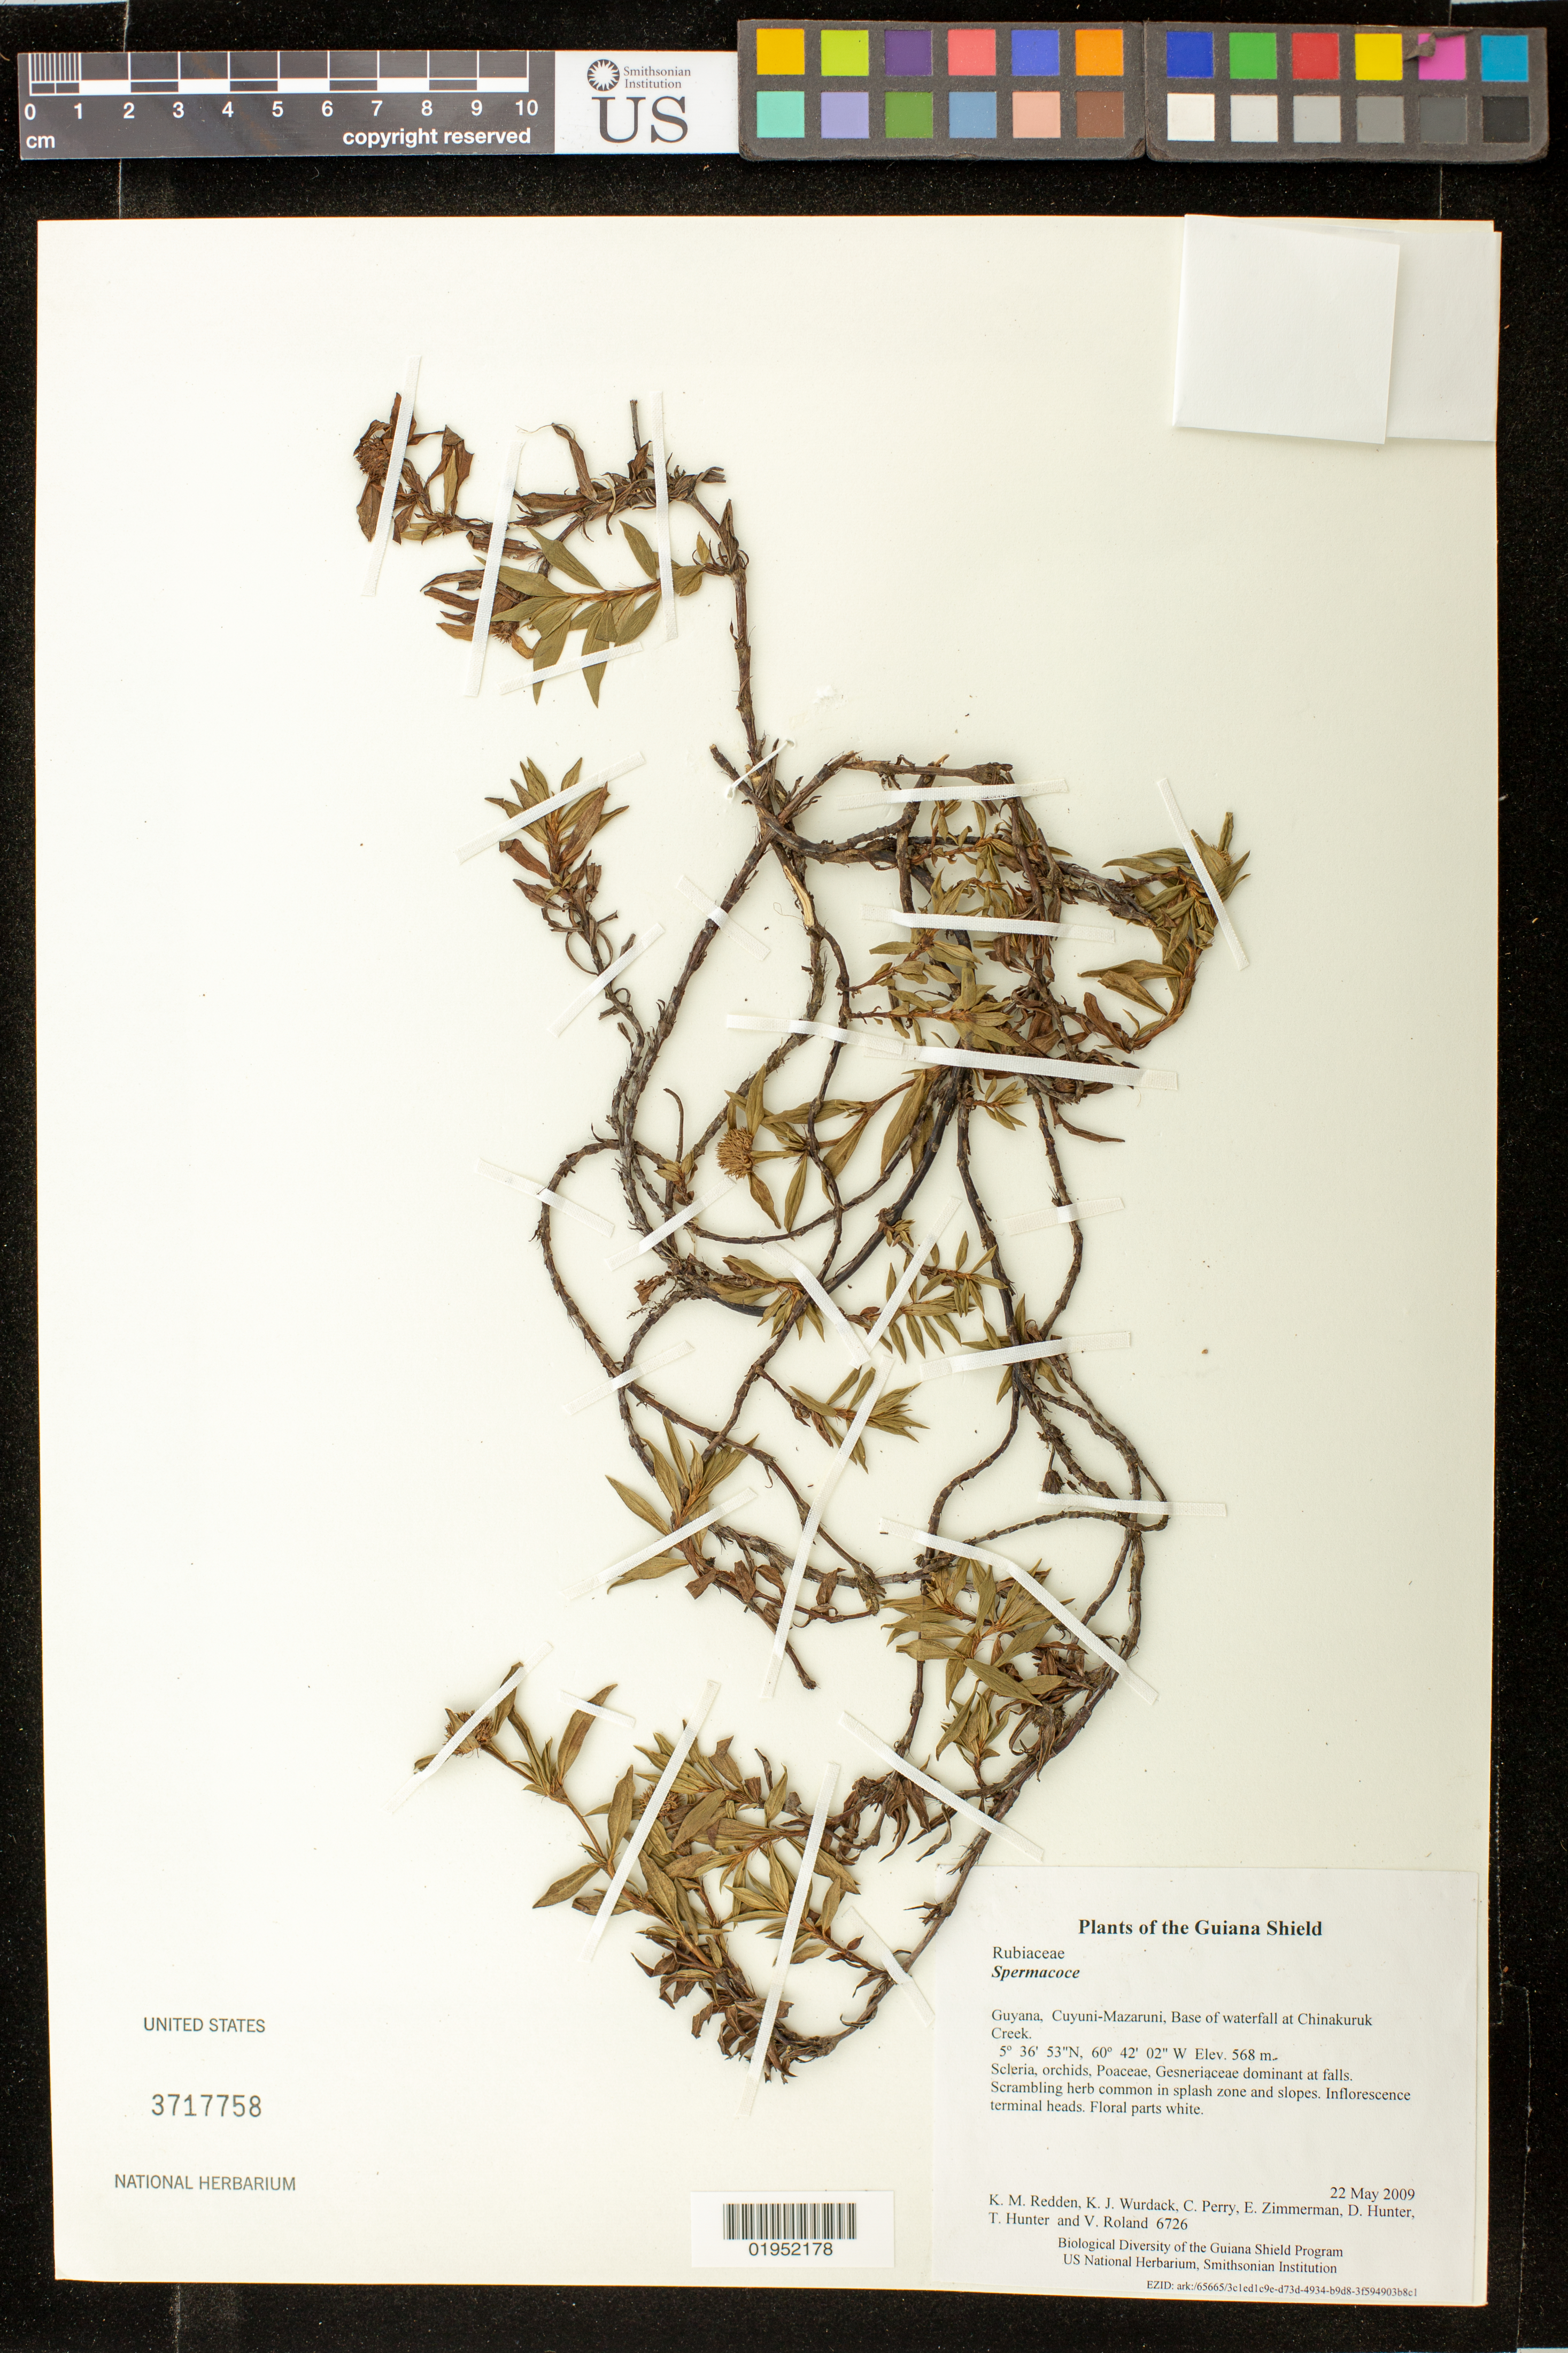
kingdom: Plantae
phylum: Tracheophyta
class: Magnoliopsida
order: Gentianales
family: Rubiaceae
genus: Spermacoce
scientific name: Spermacoce sp.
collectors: K. M. Redden, K. Wurdack, C. Perry, E. Zimmerman, D. Hunter, T. Hunter & V. Roland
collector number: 6726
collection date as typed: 22 May 2009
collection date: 2009-05-22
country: Guyana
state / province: Cuyuni-Mazaruni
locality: Base of waterfall at Chinakuruk Creek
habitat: Scleria, orchids, Poaceae, Gesneriaceae dominant at falls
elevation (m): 568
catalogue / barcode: US 3717758